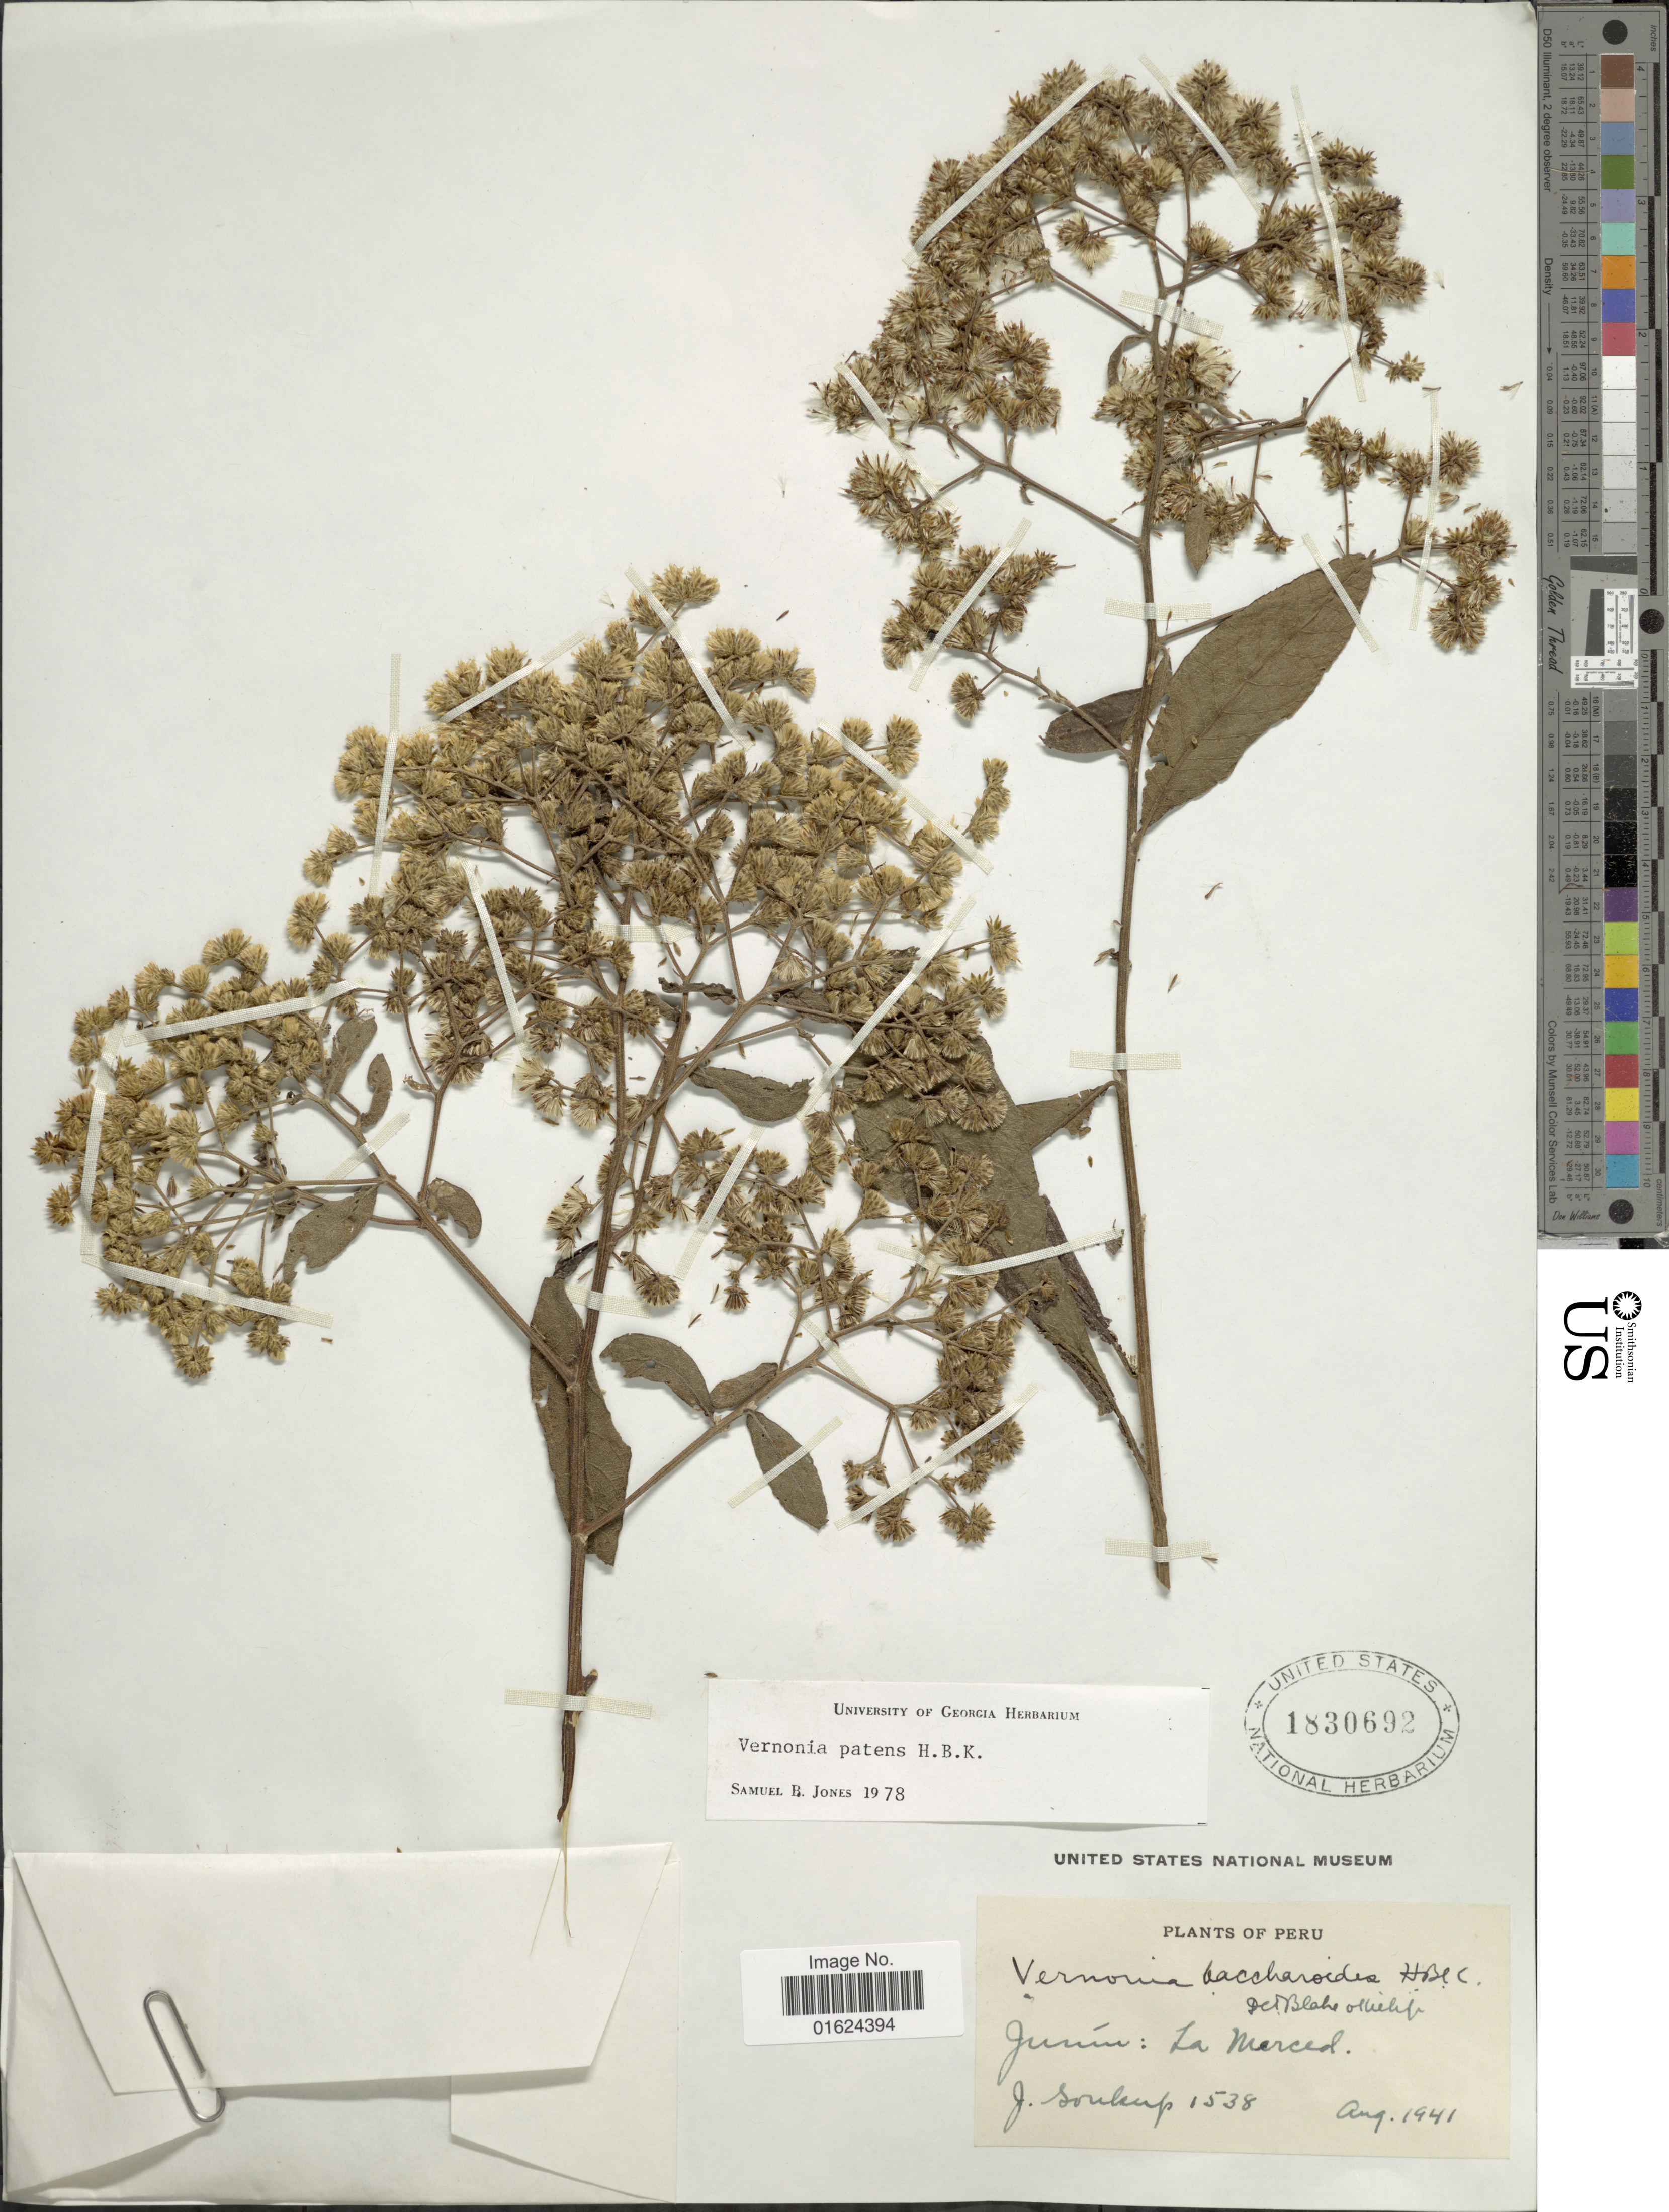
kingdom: Plantae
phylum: Tracheophyta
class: Magnoliopsida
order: Asterales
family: Asteraceae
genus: Vernonanthura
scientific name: Vernonanthura patens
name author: (Kunth) H. Rob.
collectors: J. Soukup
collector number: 1538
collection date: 1941-08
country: Peru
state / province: Junín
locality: Peru. Junin: La Merced.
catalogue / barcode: US 1830692